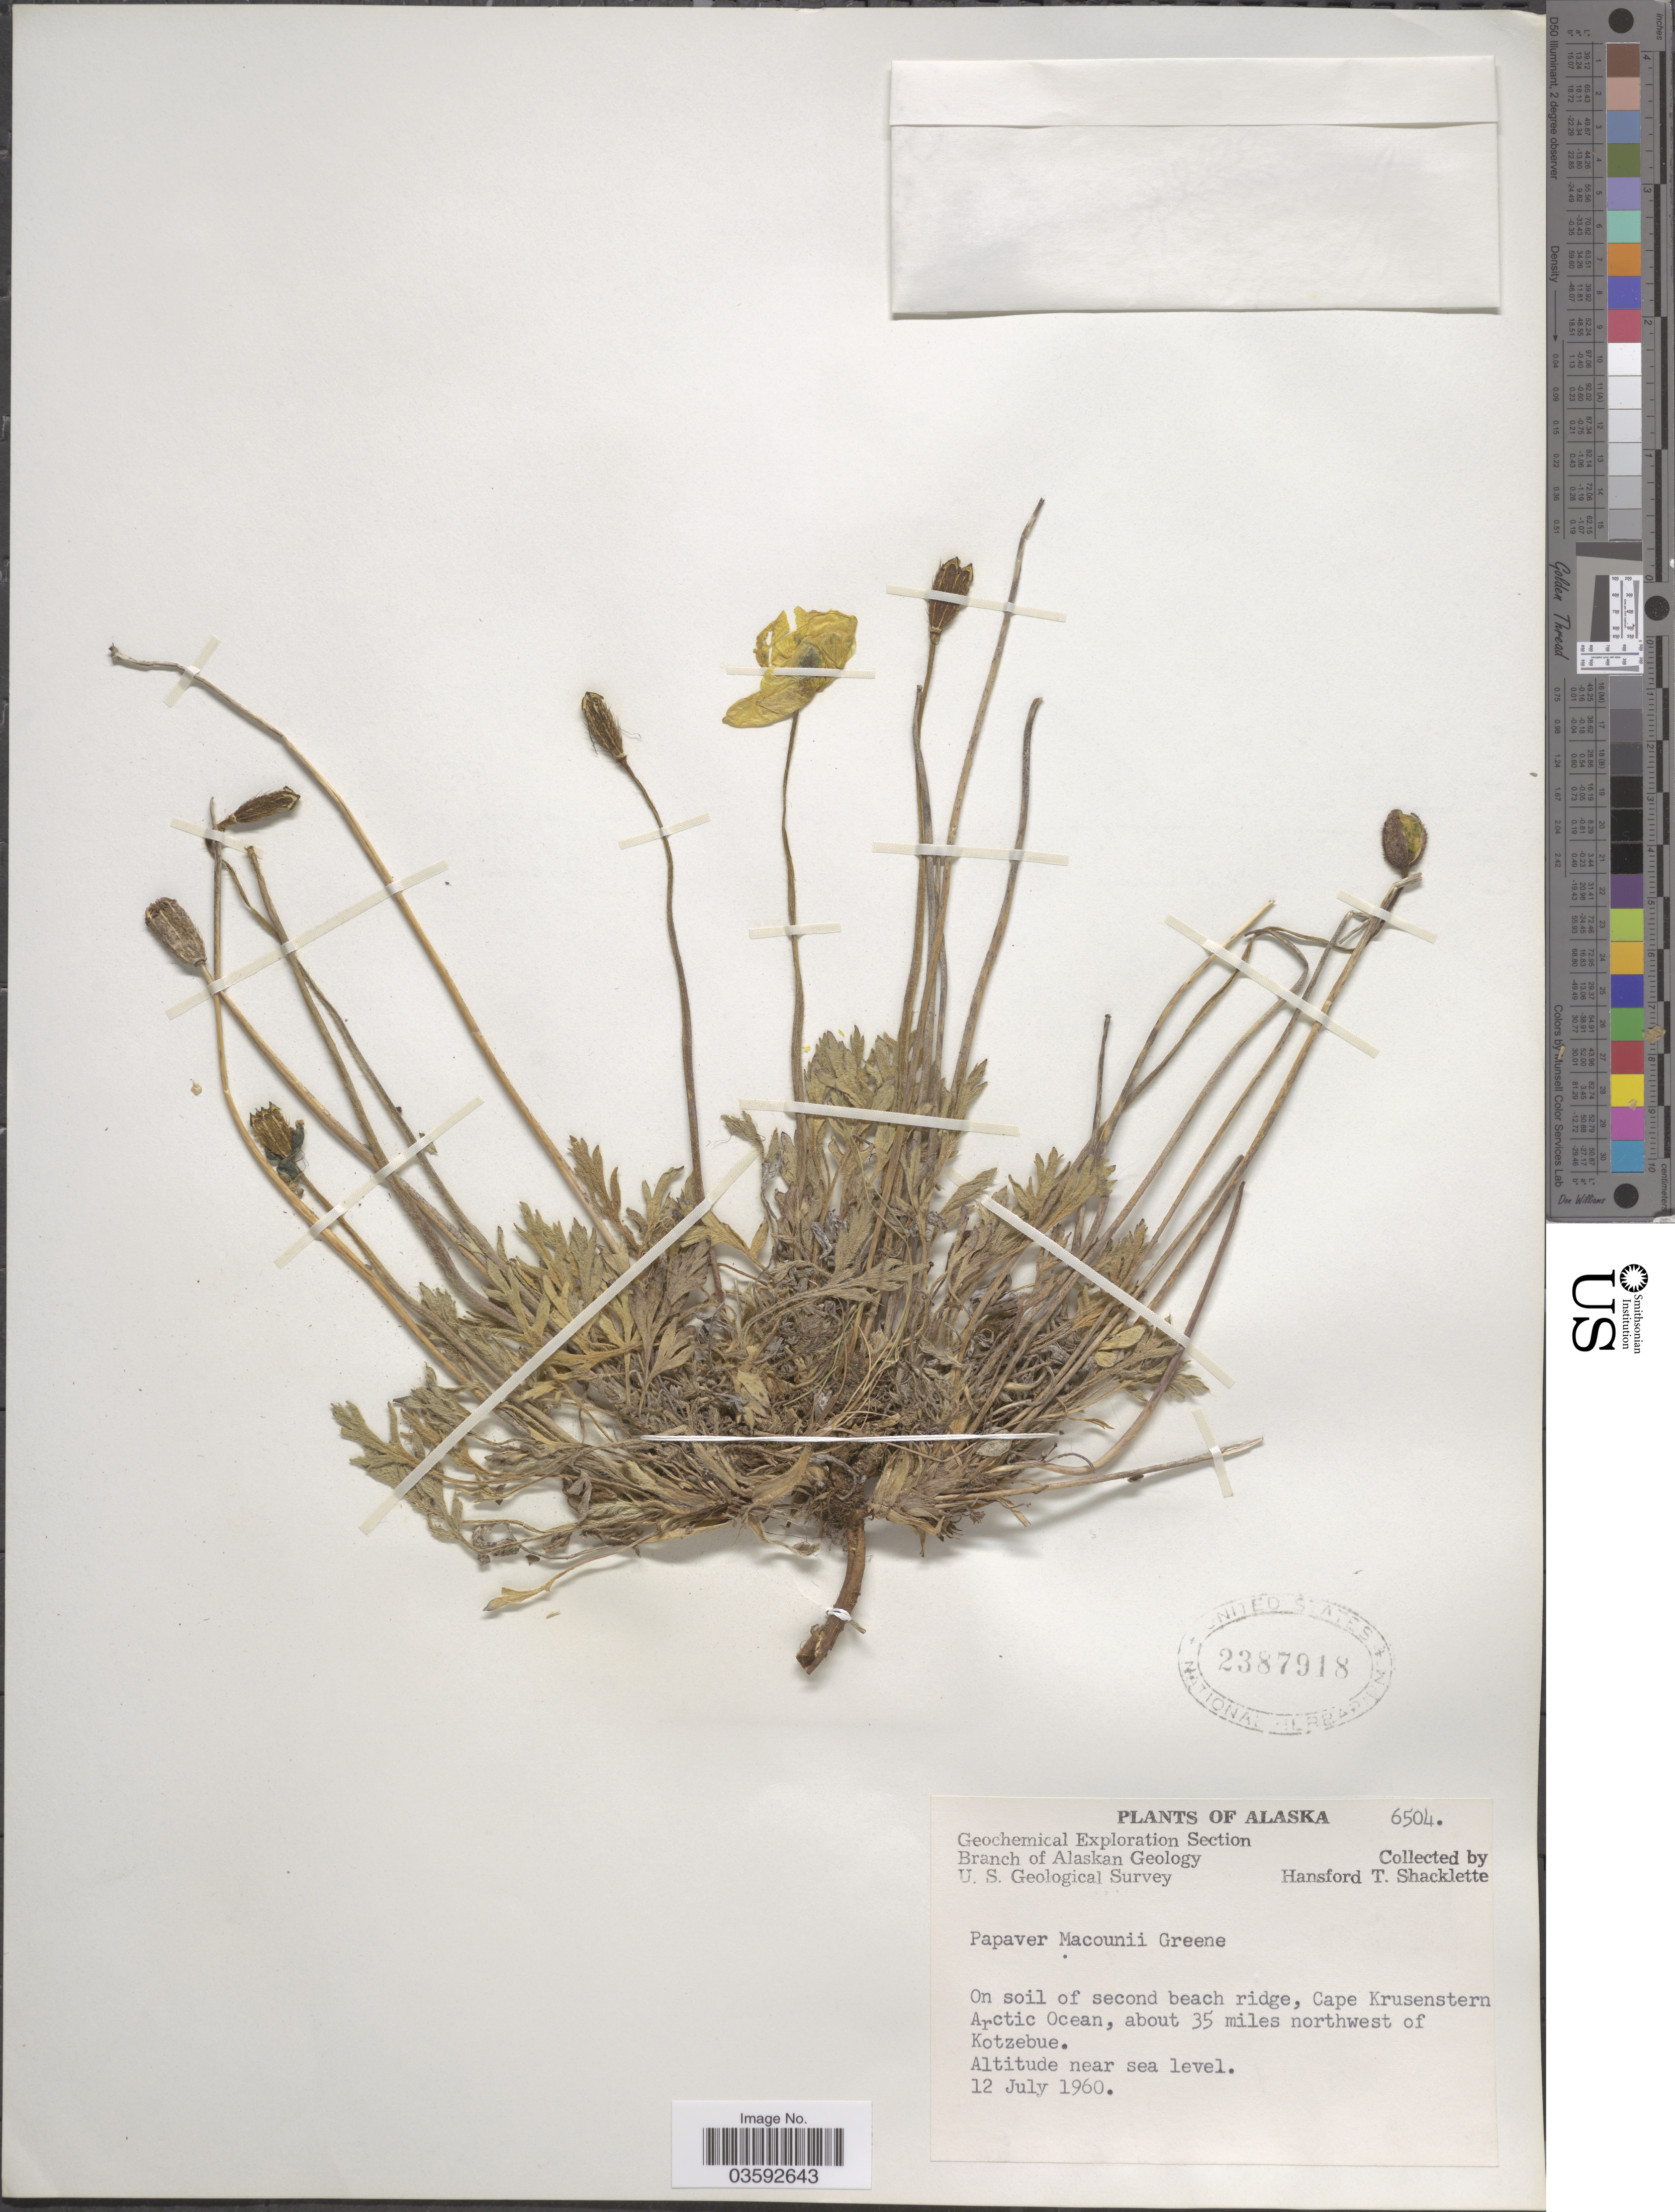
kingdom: Plantae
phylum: Tracheophyta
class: Magnoliopsida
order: Ranunculales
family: Papaveraceae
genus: Papaver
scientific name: Papaver macounii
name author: Greene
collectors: H. Shacklette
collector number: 6504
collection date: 1960-07-12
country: United States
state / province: Alaska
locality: Cape Krusenstern. Arctic Ocean, about 35 miles northwest of Kotzebue.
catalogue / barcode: US 2387918